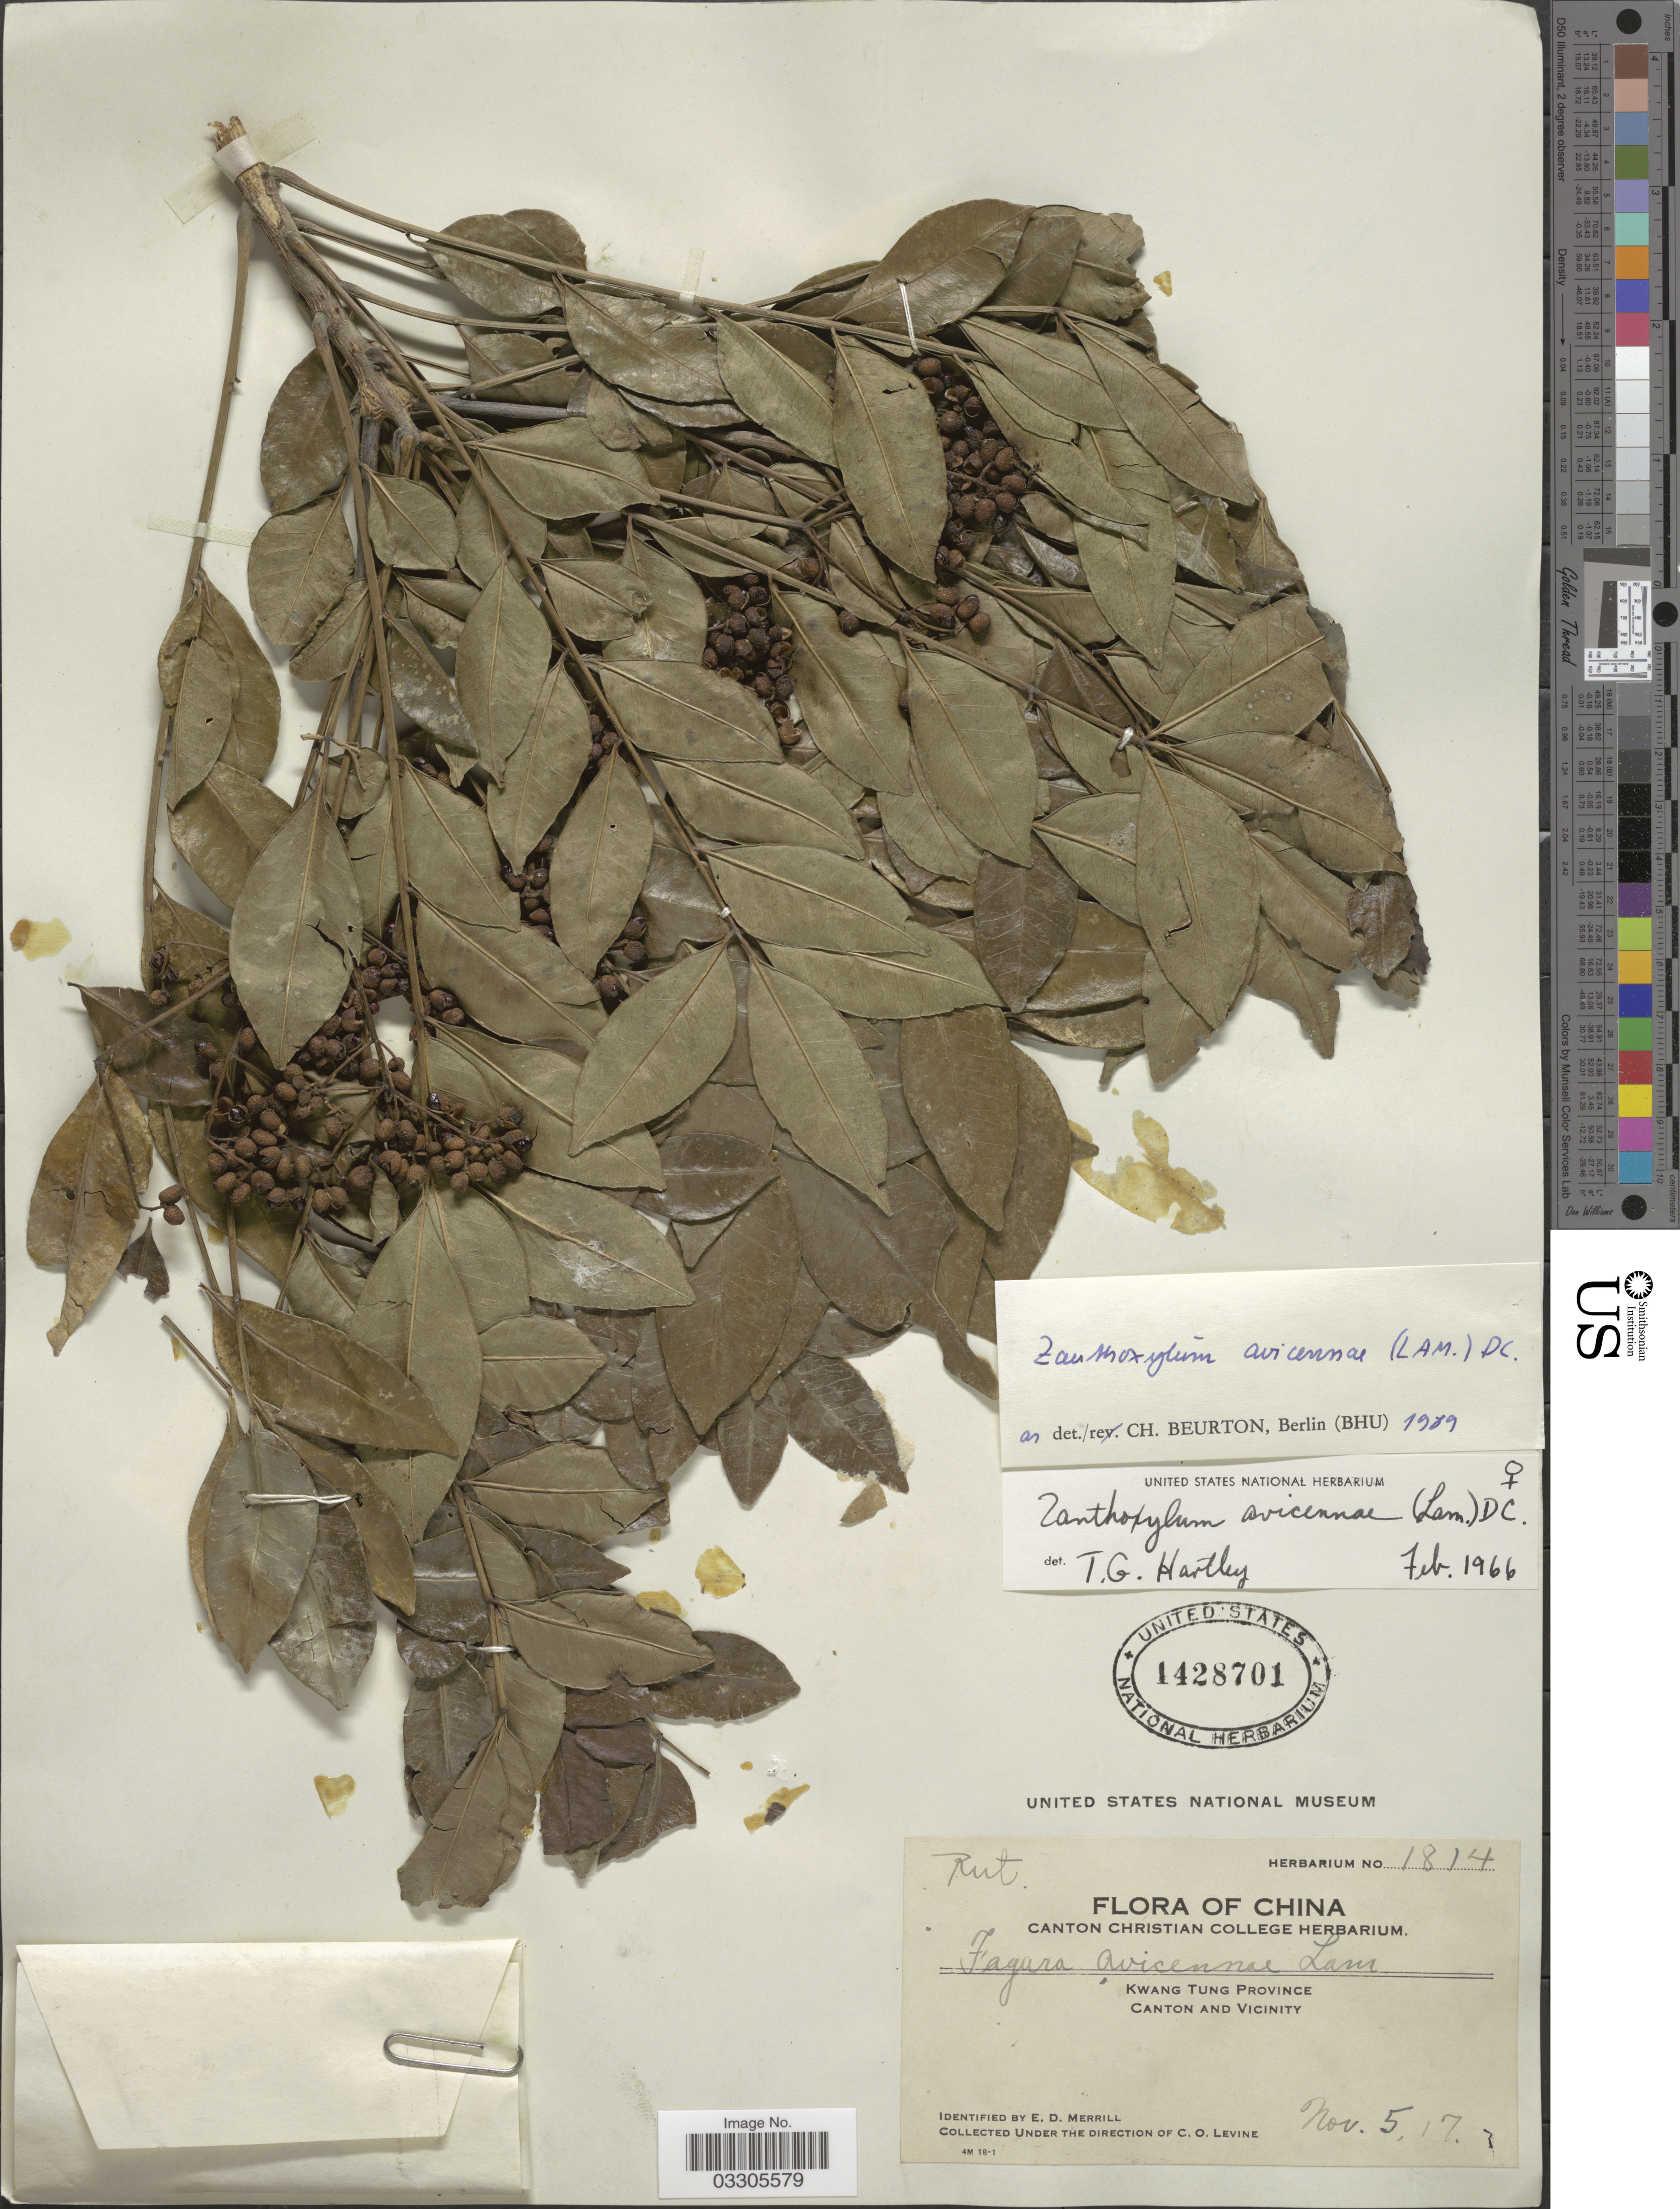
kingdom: Plantae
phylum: Tracheophyta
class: Magnoliopsida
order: Sapindales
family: Rutaceae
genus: Zanthoxylum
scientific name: Zanthoxylum avicennae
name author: (Lam.) DC.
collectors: C. O. Levine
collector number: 1814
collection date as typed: Transcribed d/m/y: 5/11/17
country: China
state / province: Guangdong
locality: Kwang Tung Province, Canton and Vicinity.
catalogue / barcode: US 1428701